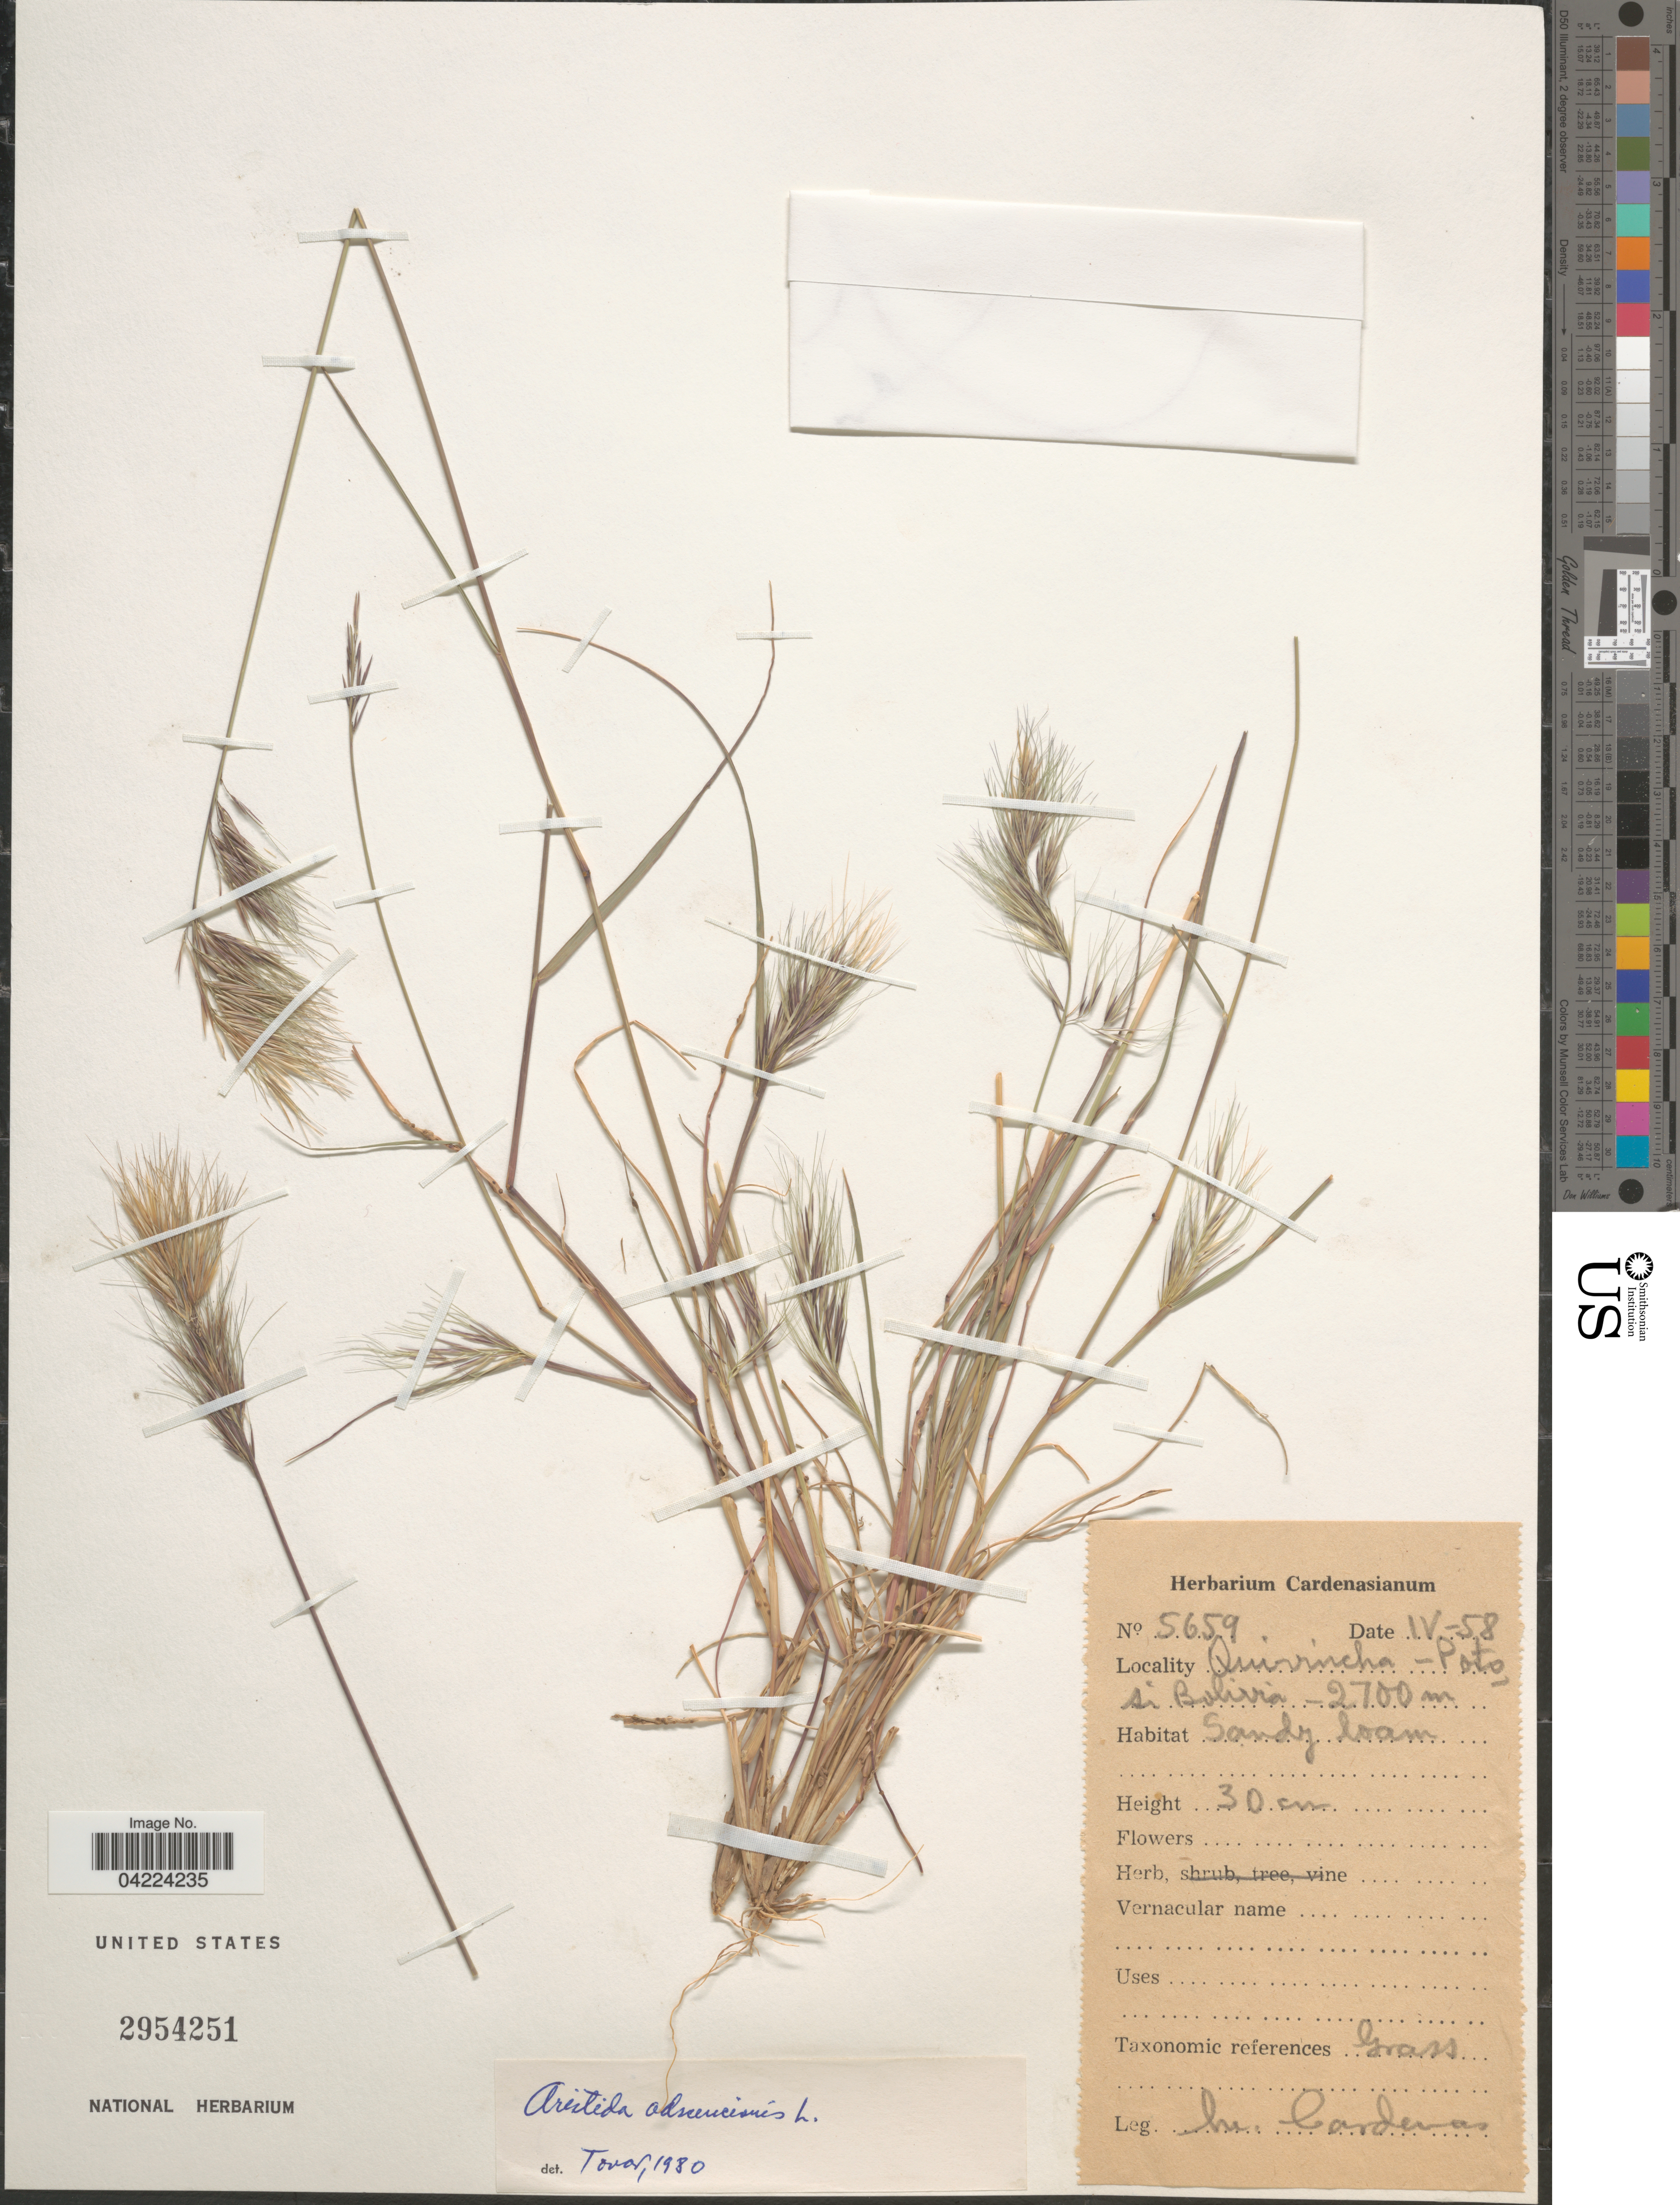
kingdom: Plantae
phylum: Tracheophyta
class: Liliopsida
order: Poales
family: Poaceae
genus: Aristida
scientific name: Aristida adscensionis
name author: L.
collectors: M. Cárdenas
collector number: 5659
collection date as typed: Transcribed d/m/y: /4/58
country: Bolivia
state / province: Potosi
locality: Quivincha.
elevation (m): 2700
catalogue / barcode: US 2954251